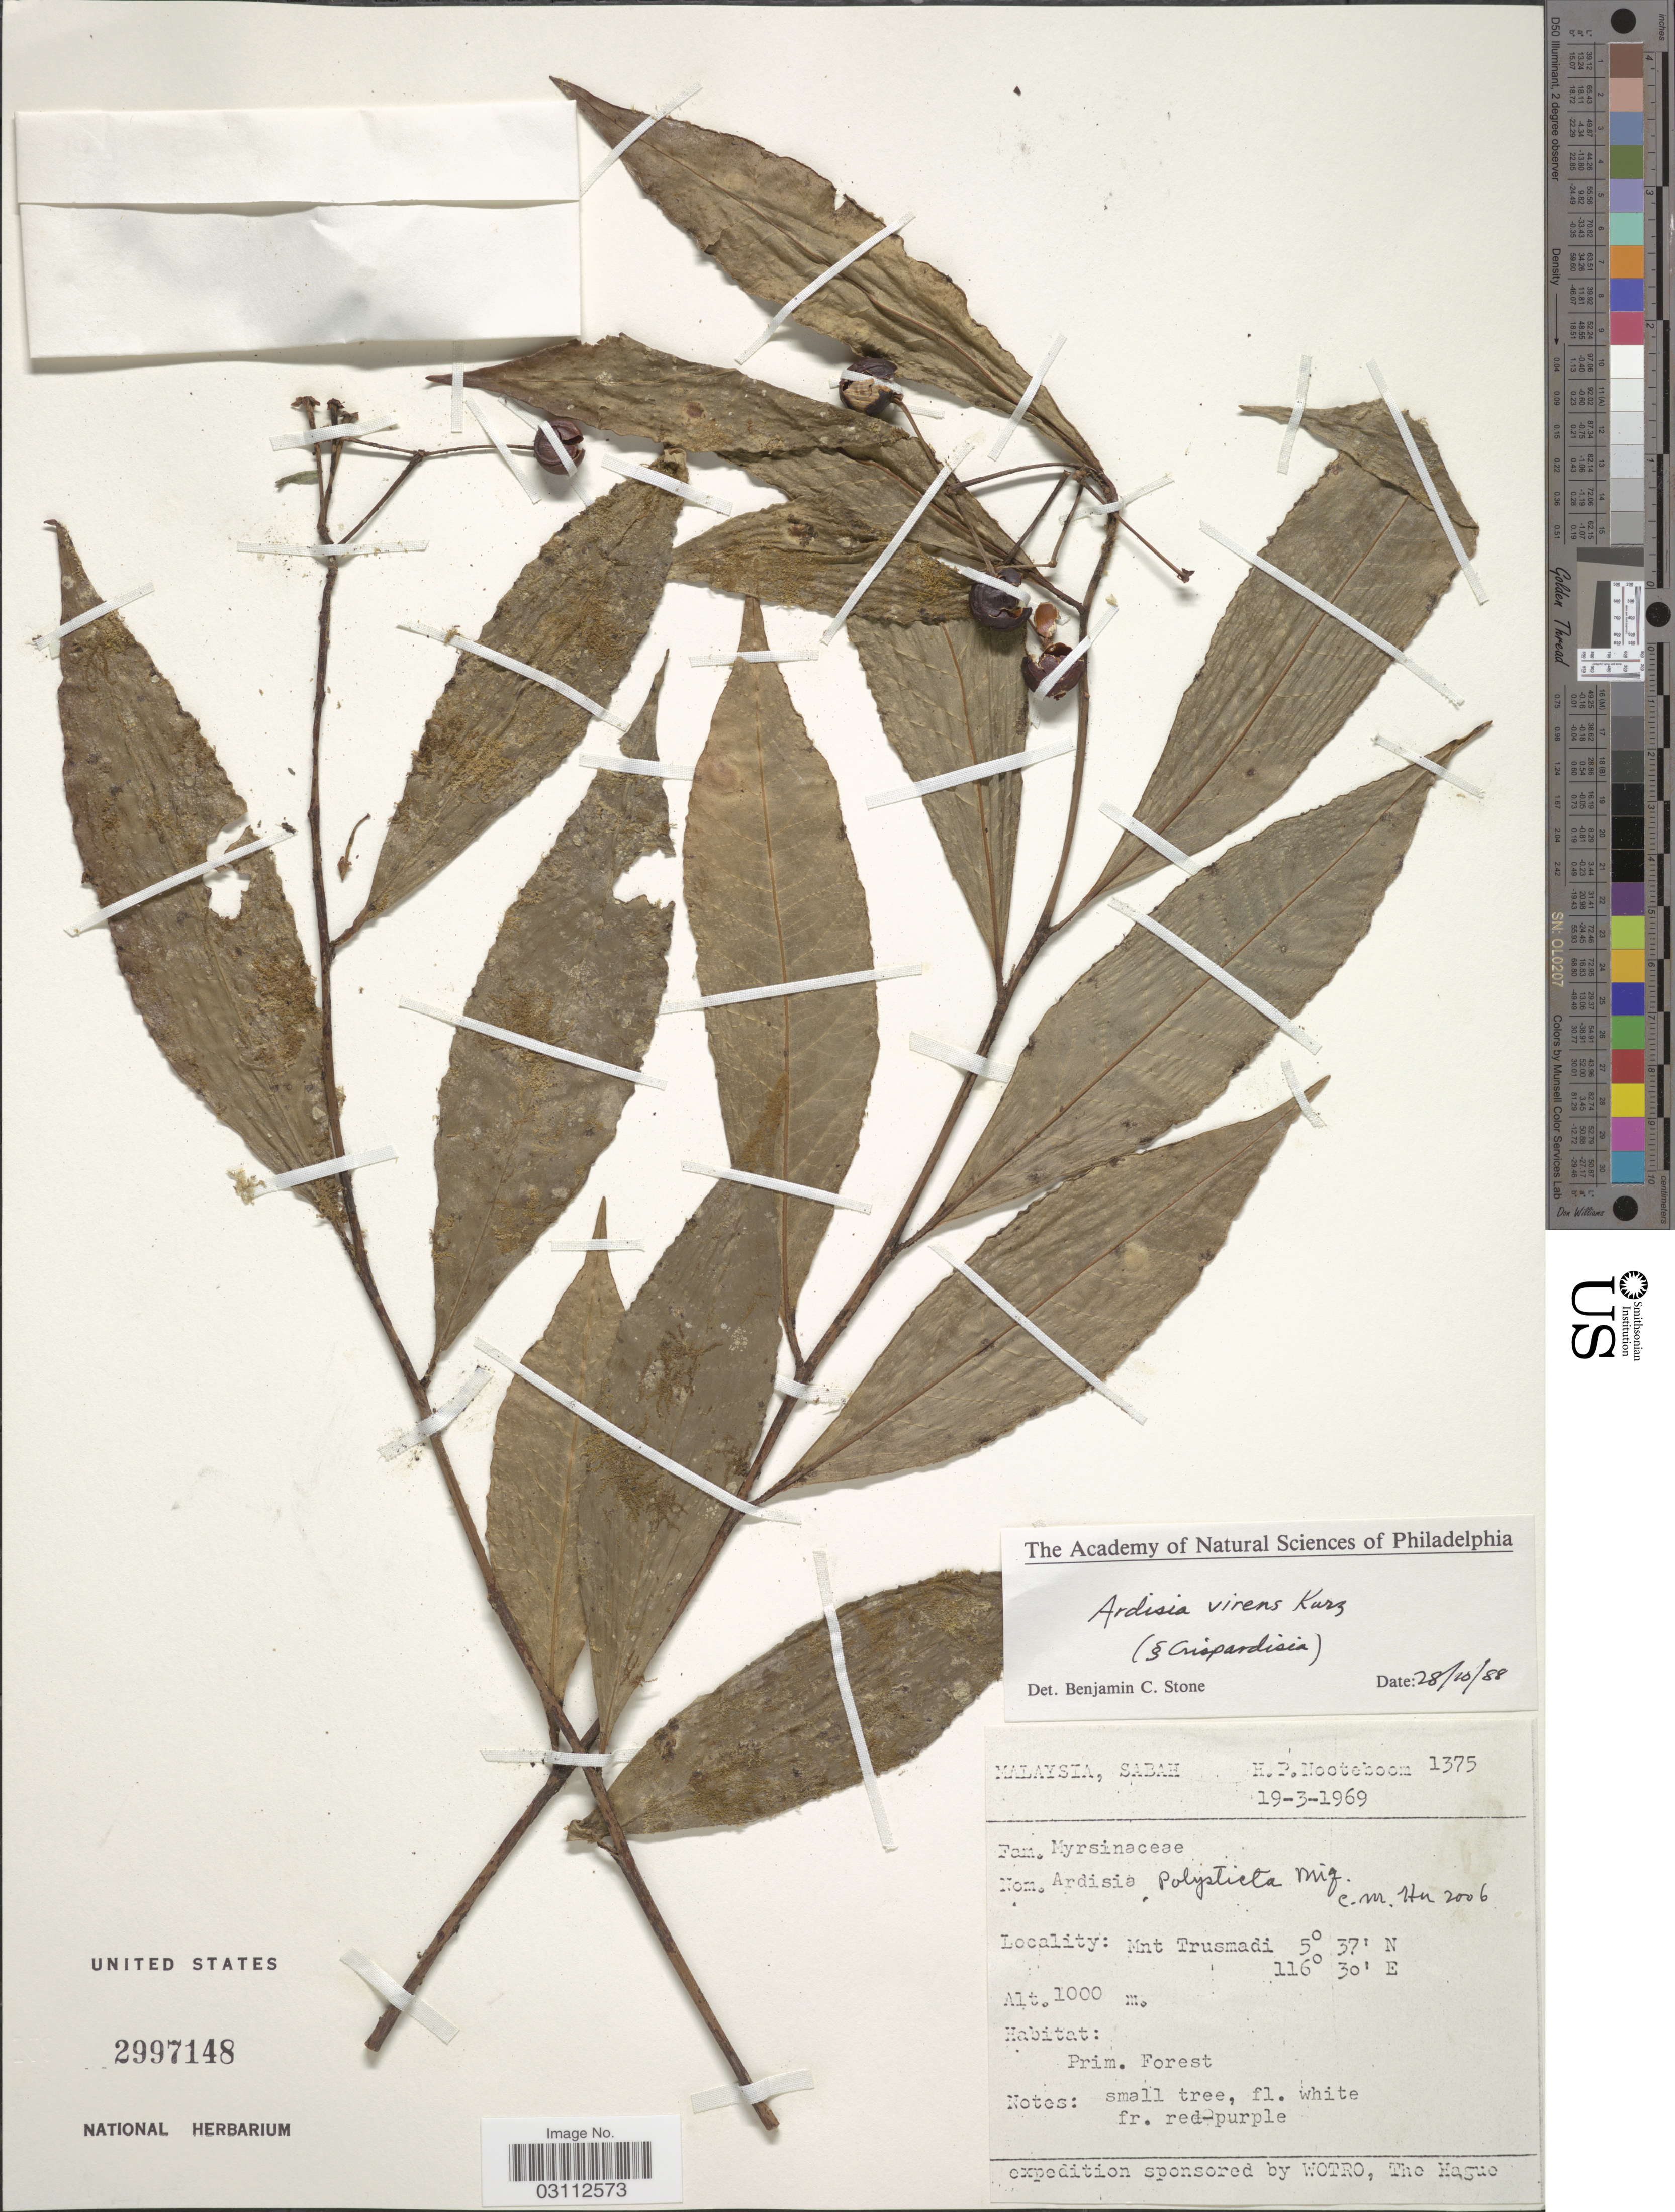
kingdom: Plantae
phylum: Tracheophyta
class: Magnoliopsida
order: Ericales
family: Primulaceae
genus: Ardisia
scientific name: Ardisia virens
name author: Kurz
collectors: H. P. Nooteboom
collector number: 1375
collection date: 1969-03-19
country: Malaysia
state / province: Sabah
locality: Mnt Trusmadi.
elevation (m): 1000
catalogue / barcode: US 2997148